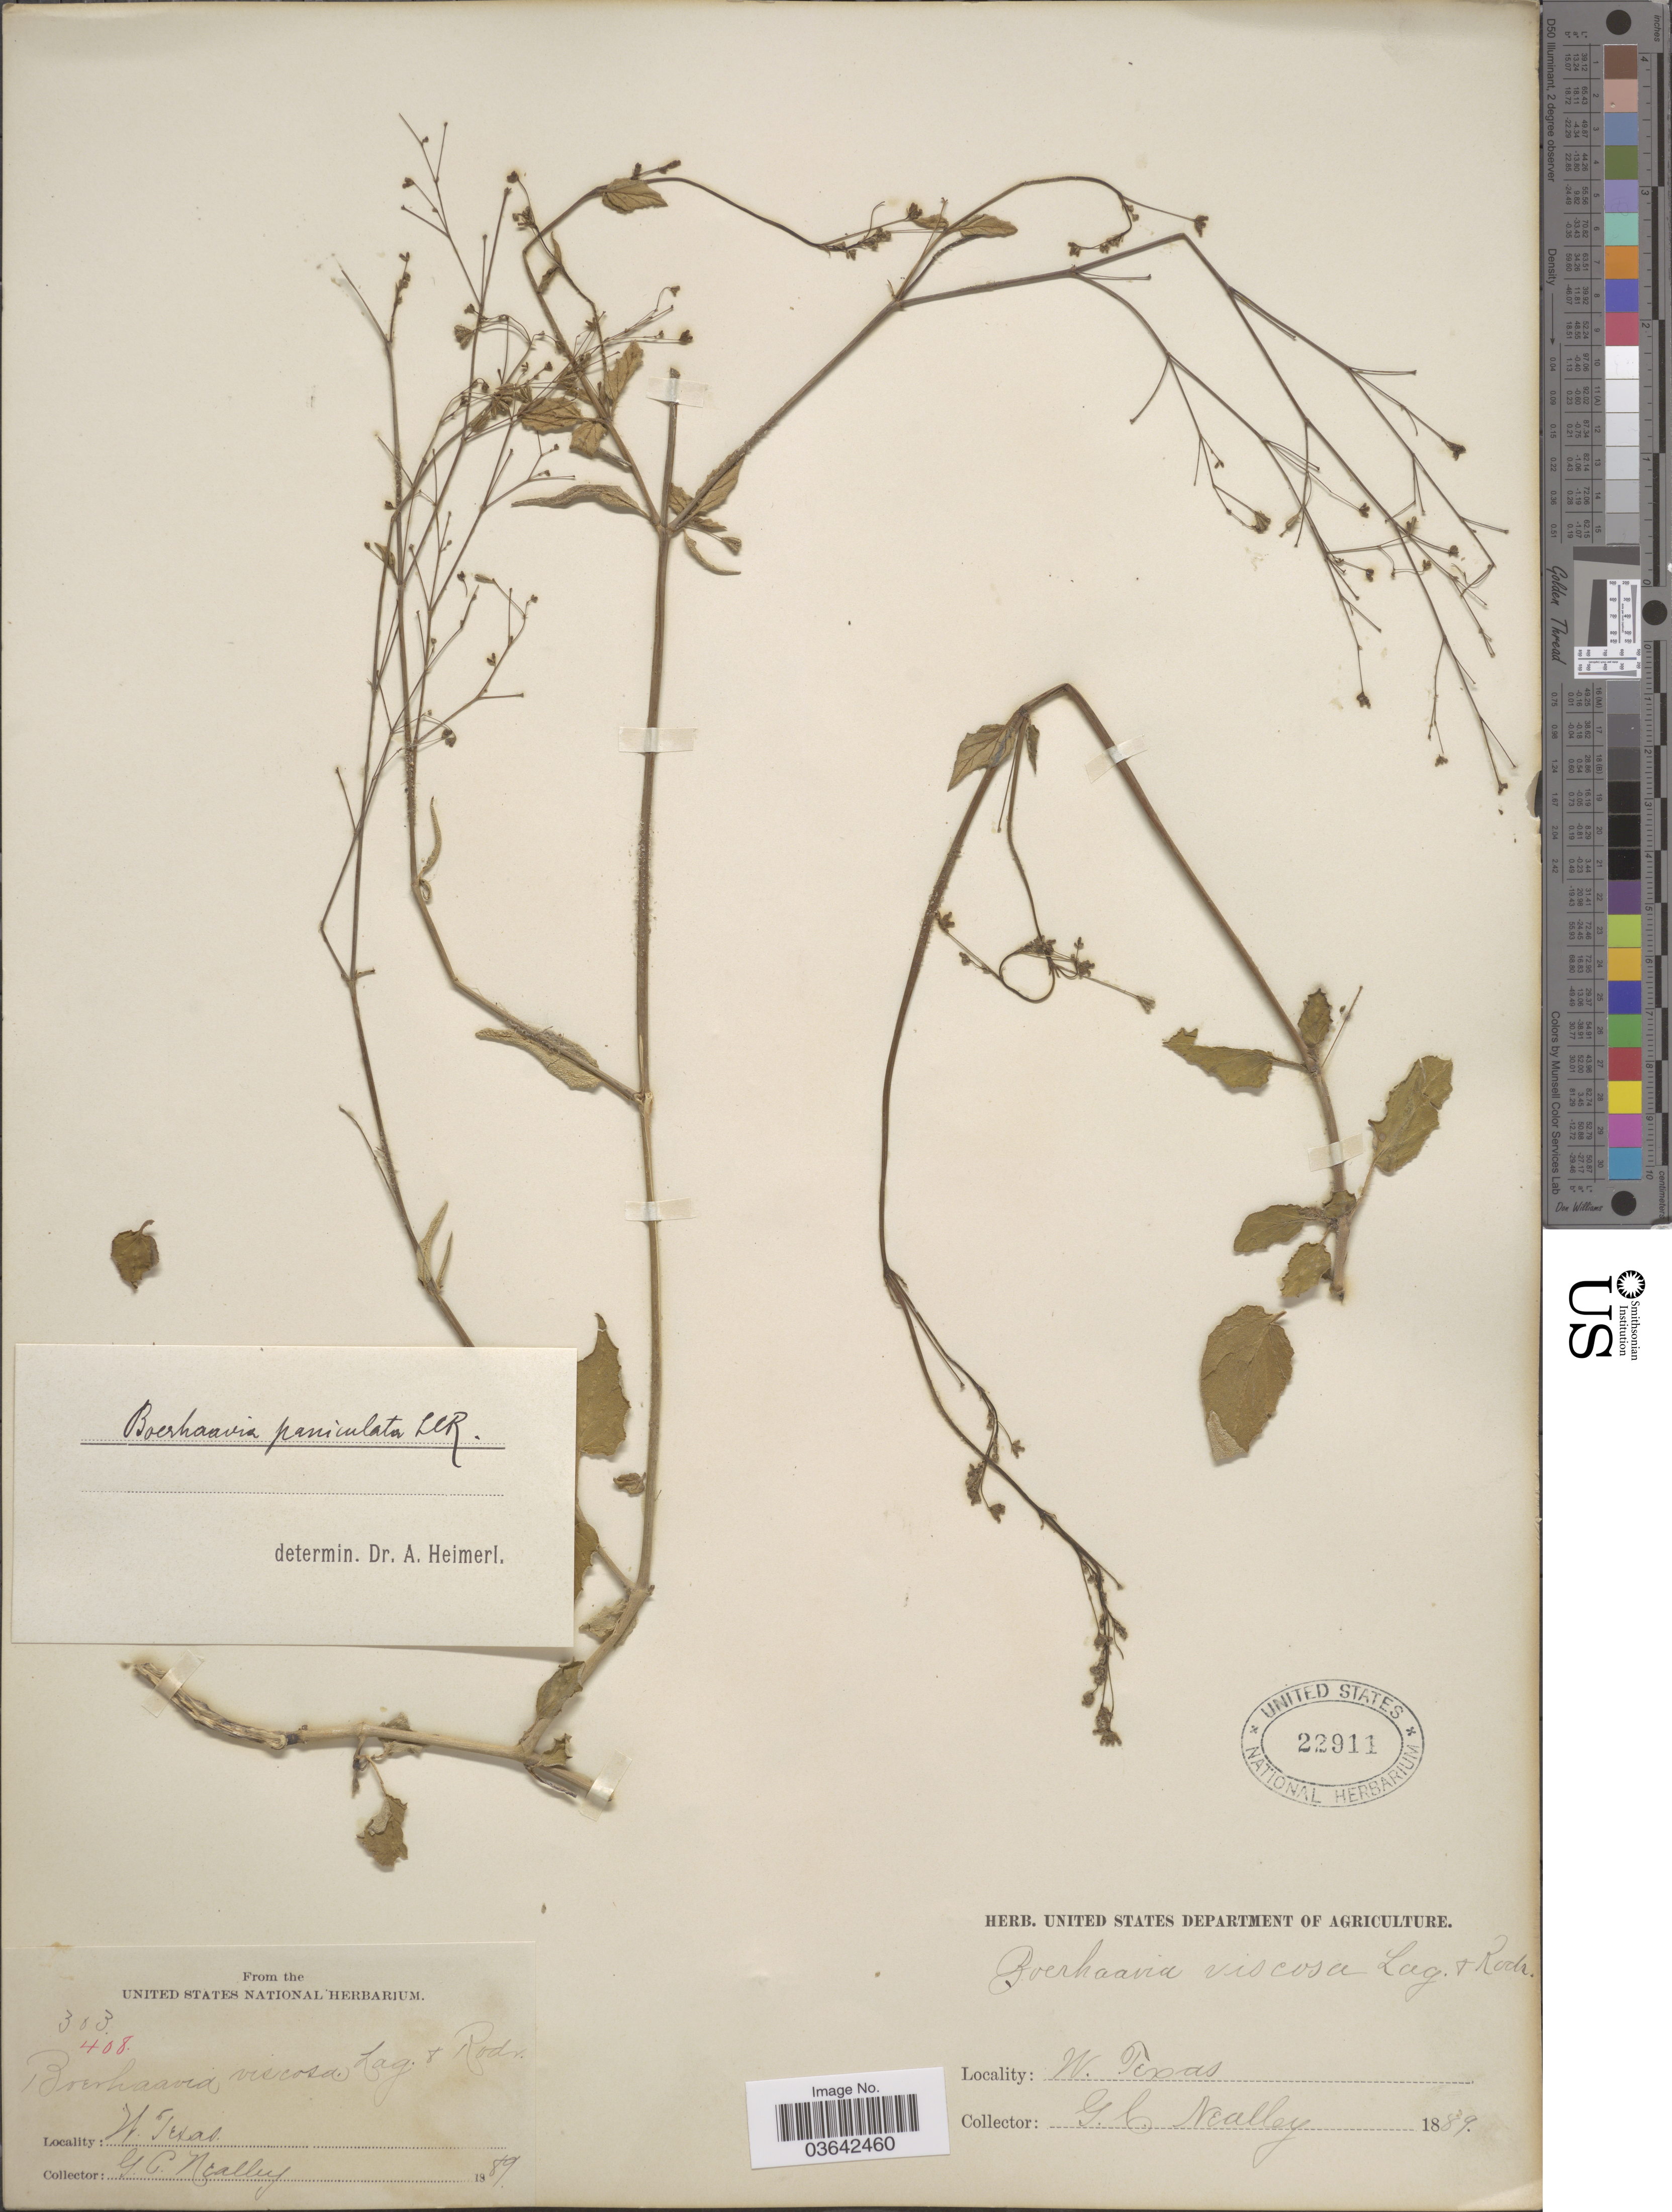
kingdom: Plantae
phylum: Tracheophyta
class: Magnoliopsida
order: Caryophyllales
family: Nyctaginaceae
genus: Boerhavia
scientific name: Boerhavia coccinea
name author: Mill.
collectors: G. C. Nealley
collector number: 303*/408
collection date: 1889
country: United States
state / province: Texas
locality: W. Texas.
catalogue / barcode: US 22911